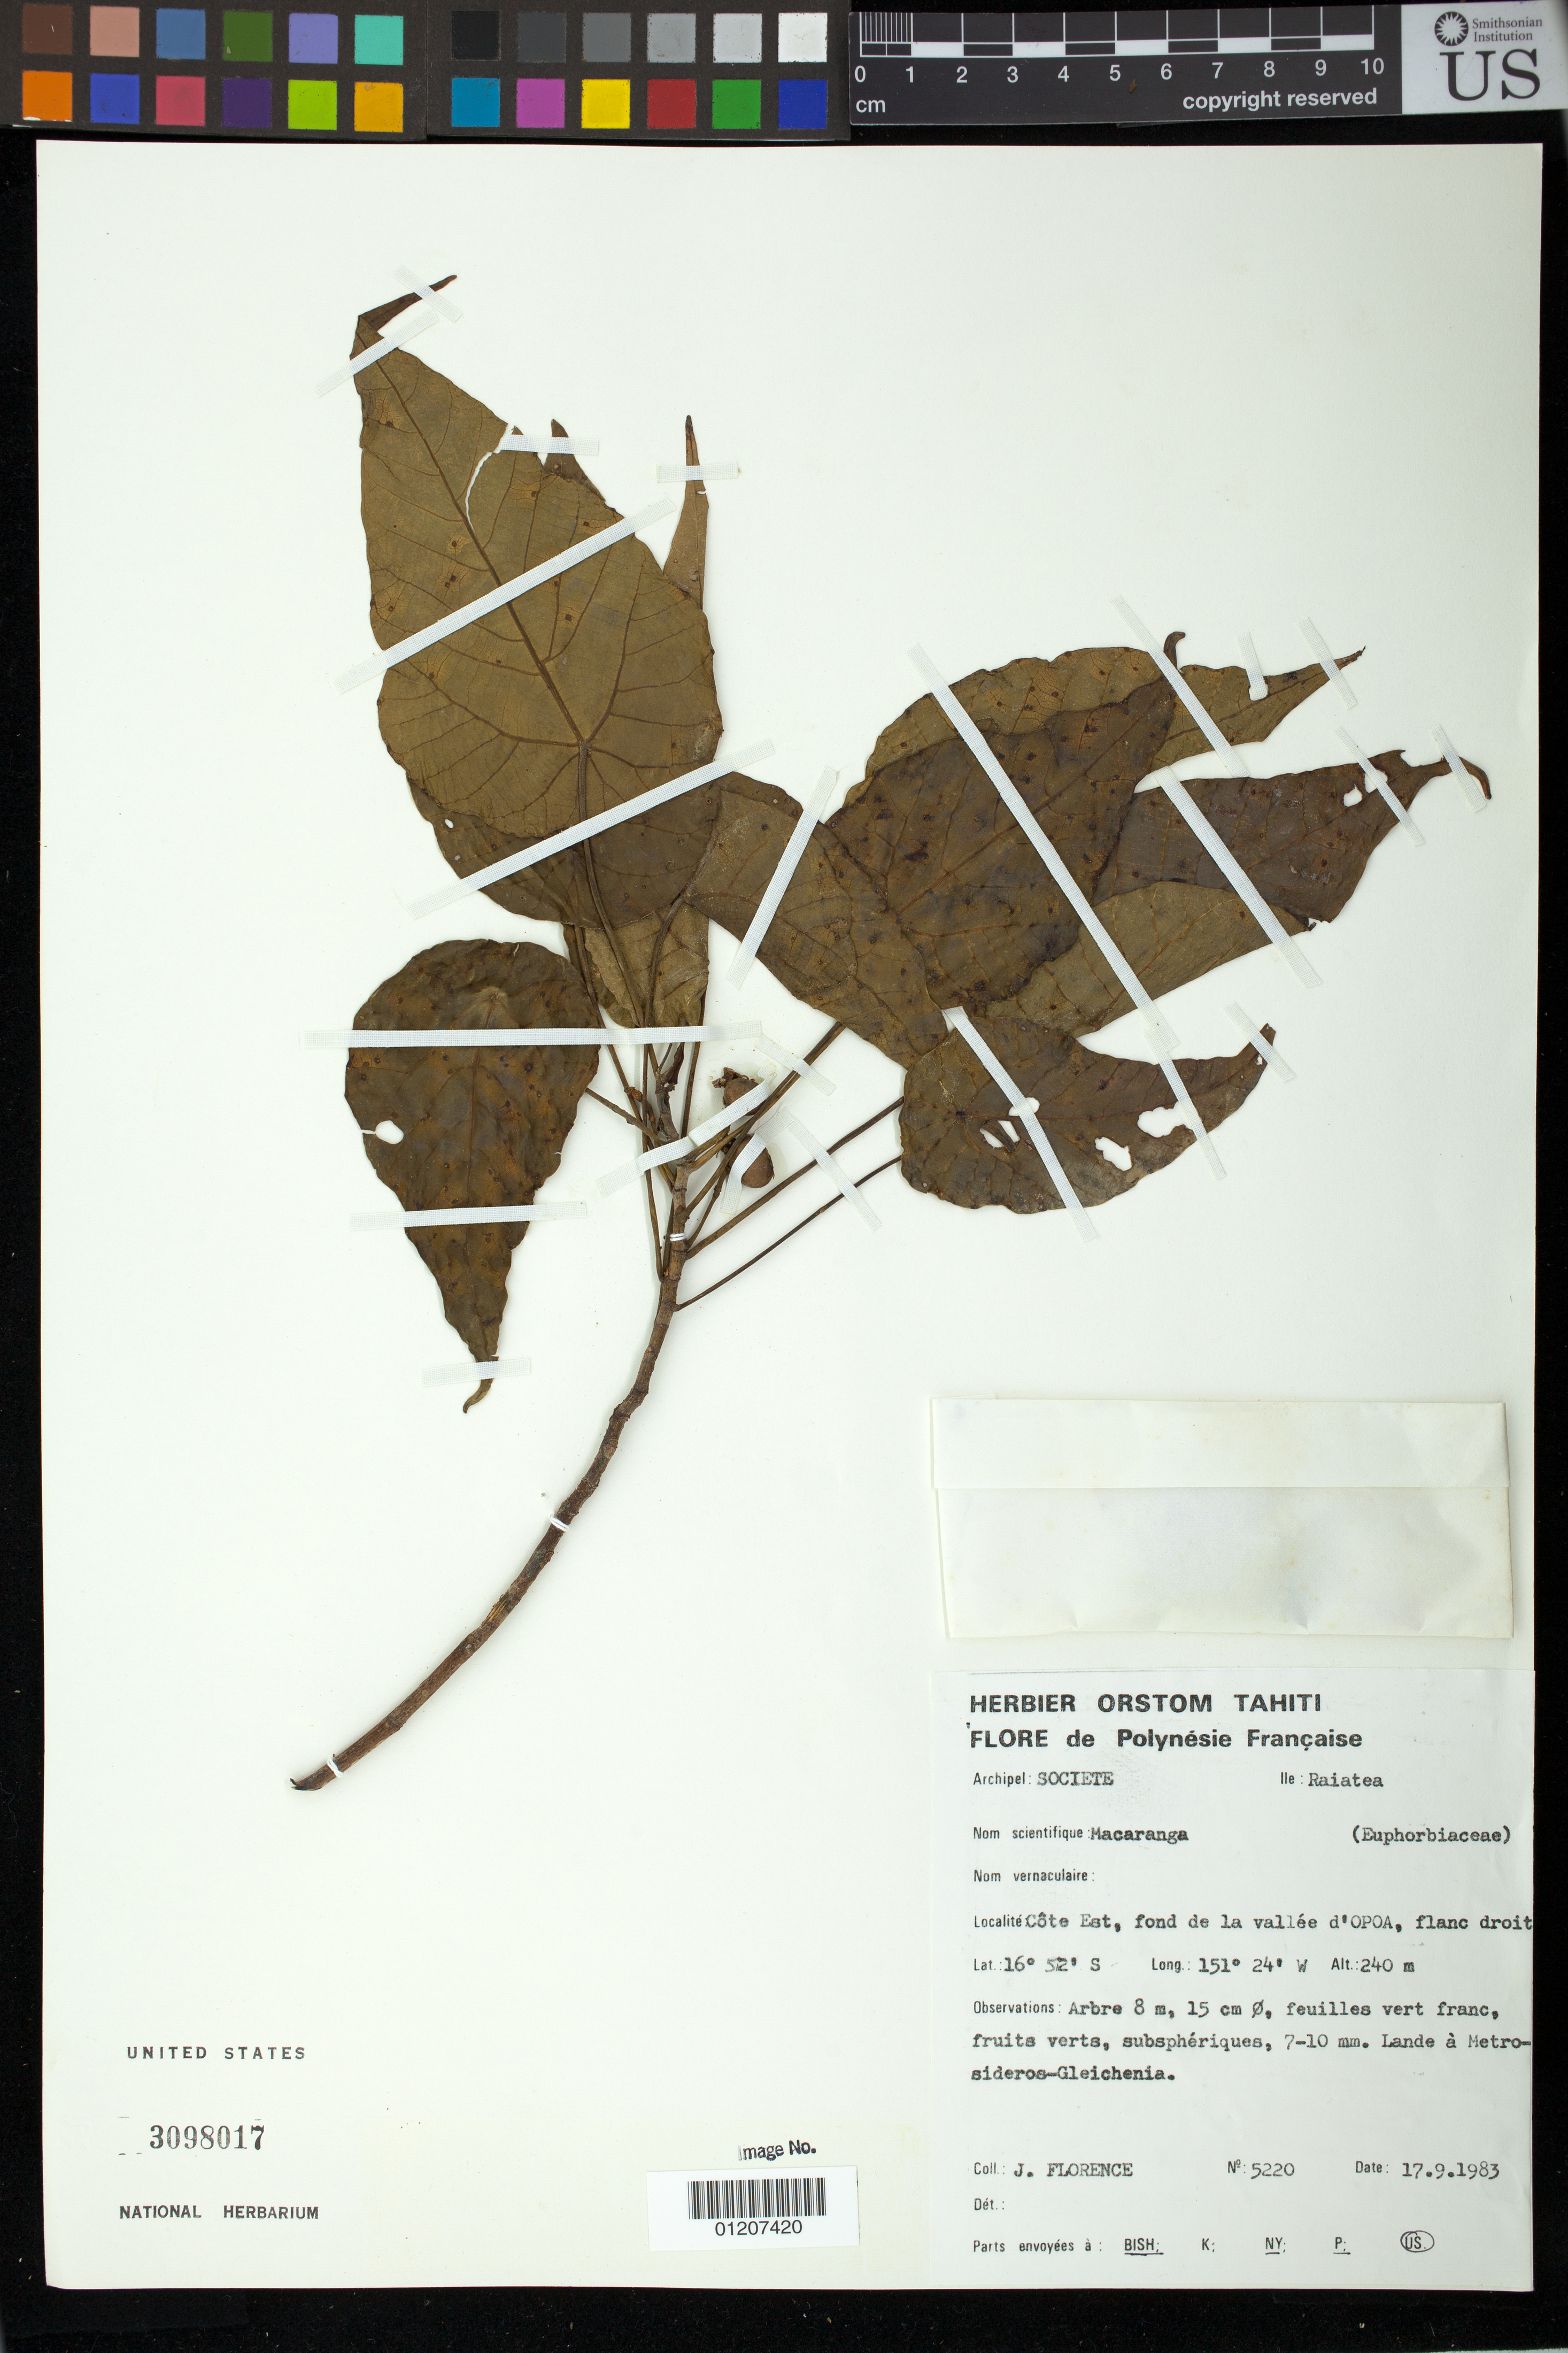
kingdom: Plantae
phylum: Tracheophyta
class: Magnoliopsida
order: Malpighiales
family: Euphorbiaceae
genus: Macaranga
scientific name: Macaranga attenuata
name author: J.W. Moore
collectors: J. Florence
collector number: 5220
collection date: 1983-09-17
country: French Polynesia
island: Raiatea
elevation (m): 240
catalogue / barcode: US 3098017